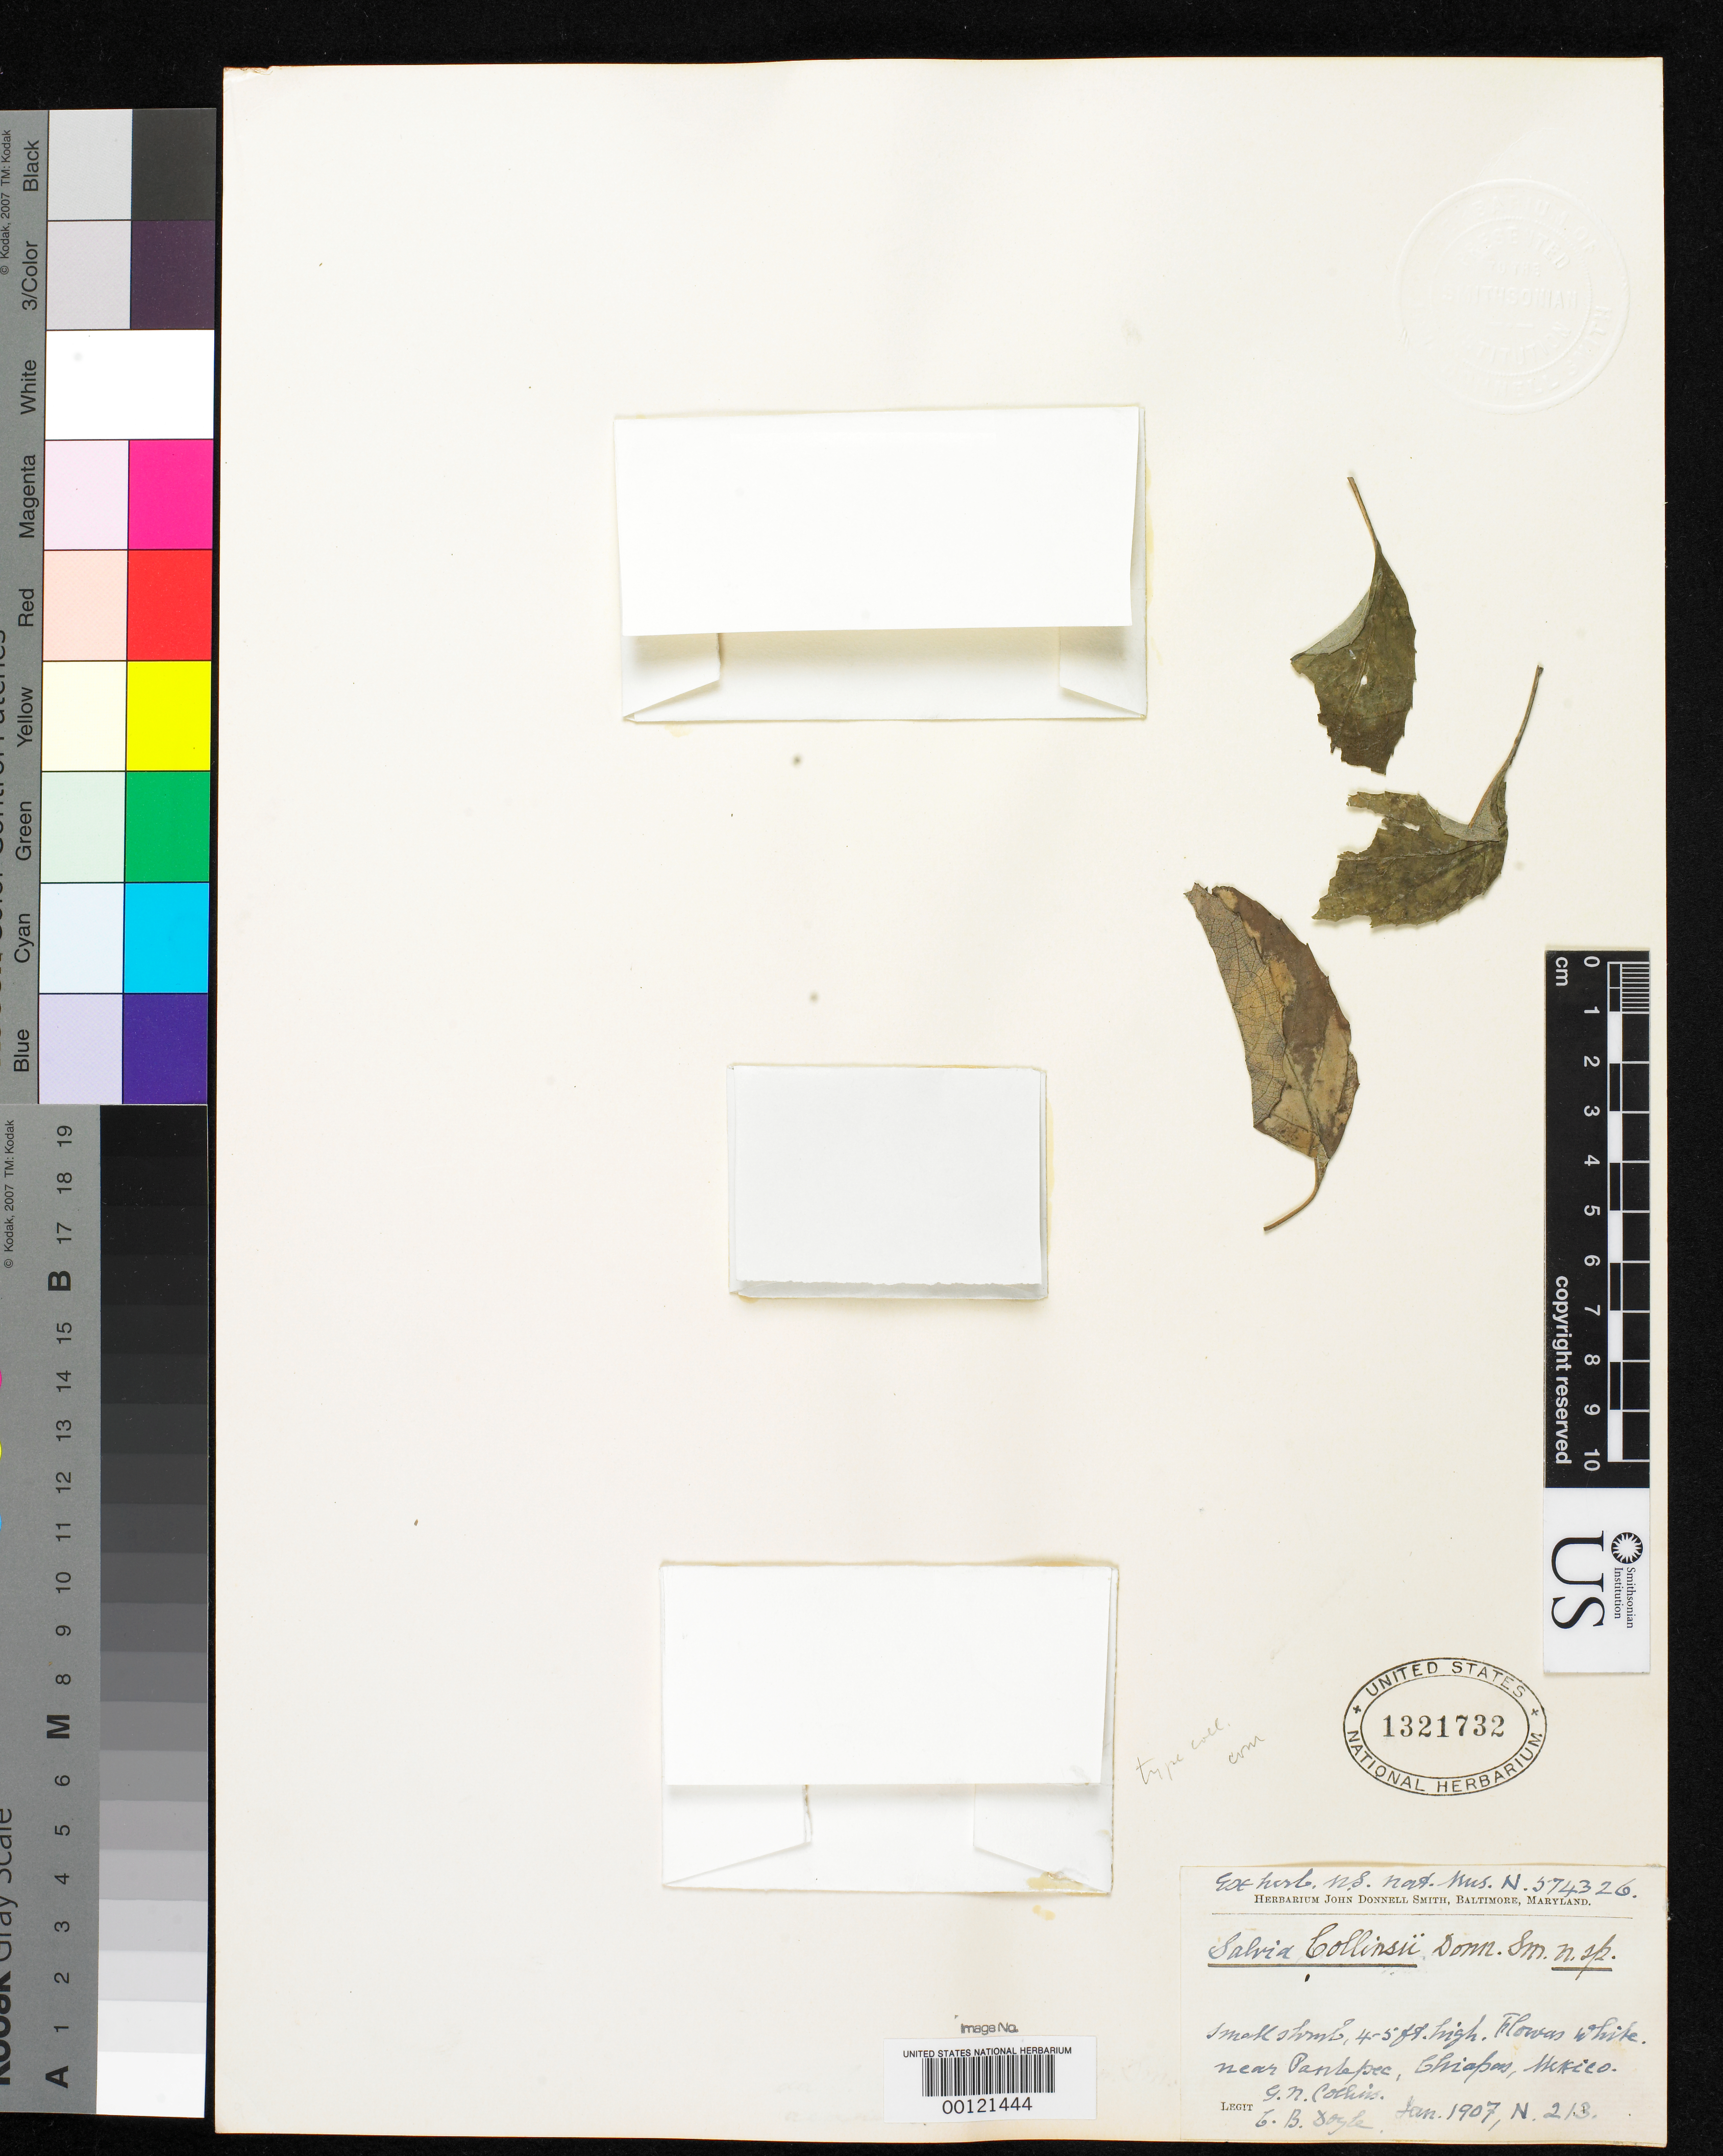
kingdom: Plantae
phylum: Tracheophyta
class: Magnoliopsida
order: Lamiales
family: Lamiaceae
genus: Salvia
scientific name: Salvia collinsii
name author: Donn. Sm.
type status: Isotype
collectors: G. Collins & C. Doyle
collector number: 213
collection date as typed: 15 Jan 1907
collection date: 1907-01-15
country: Mexico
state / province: Chiapas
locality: Near Pantepec.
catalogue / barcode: US 1321732